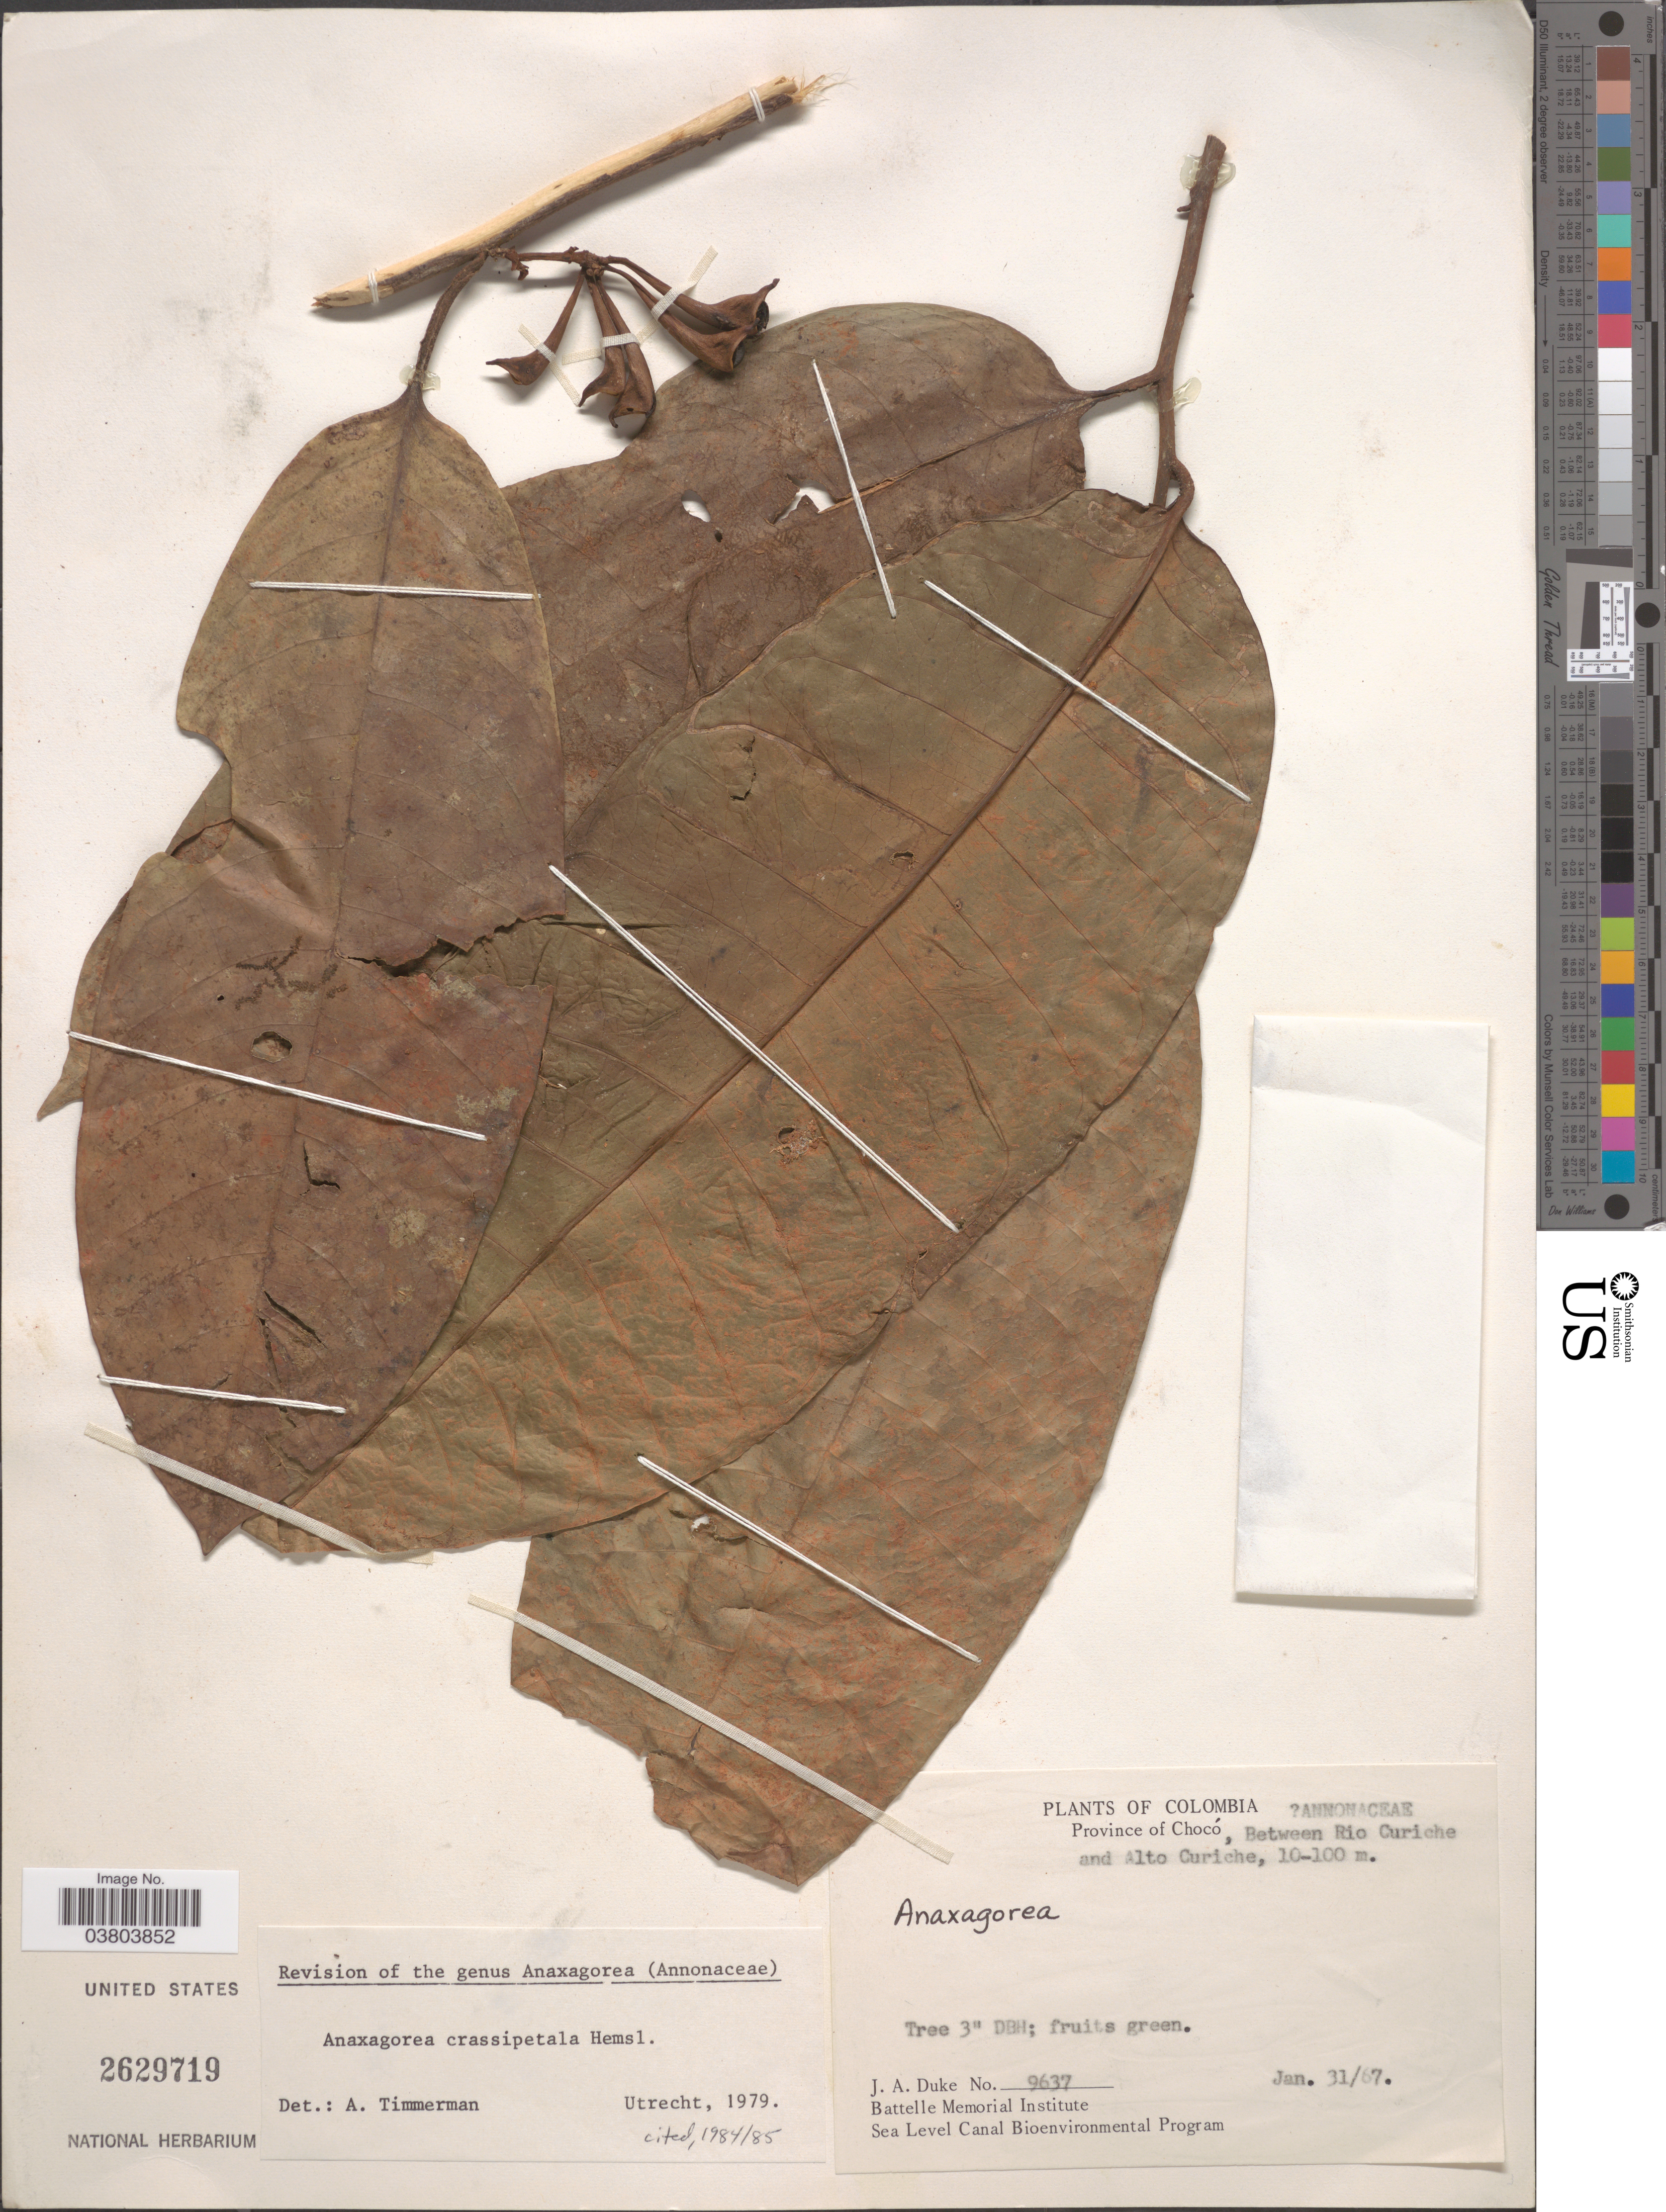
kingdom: Plantae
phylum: Tracheophyta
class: Magnoliopsida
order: Magnoliales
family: Annonaceae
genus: Anaxagorea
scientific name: Anaxagorea crassipetala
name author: Hemsl.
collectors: J. A. Duke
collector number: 9637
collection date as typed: Transcribed d/m/y: 31/1/67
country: Colombia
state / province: Chocó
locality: Between Rio Curiche and Alto Curiche.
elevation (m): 10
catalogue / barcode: US 2629719